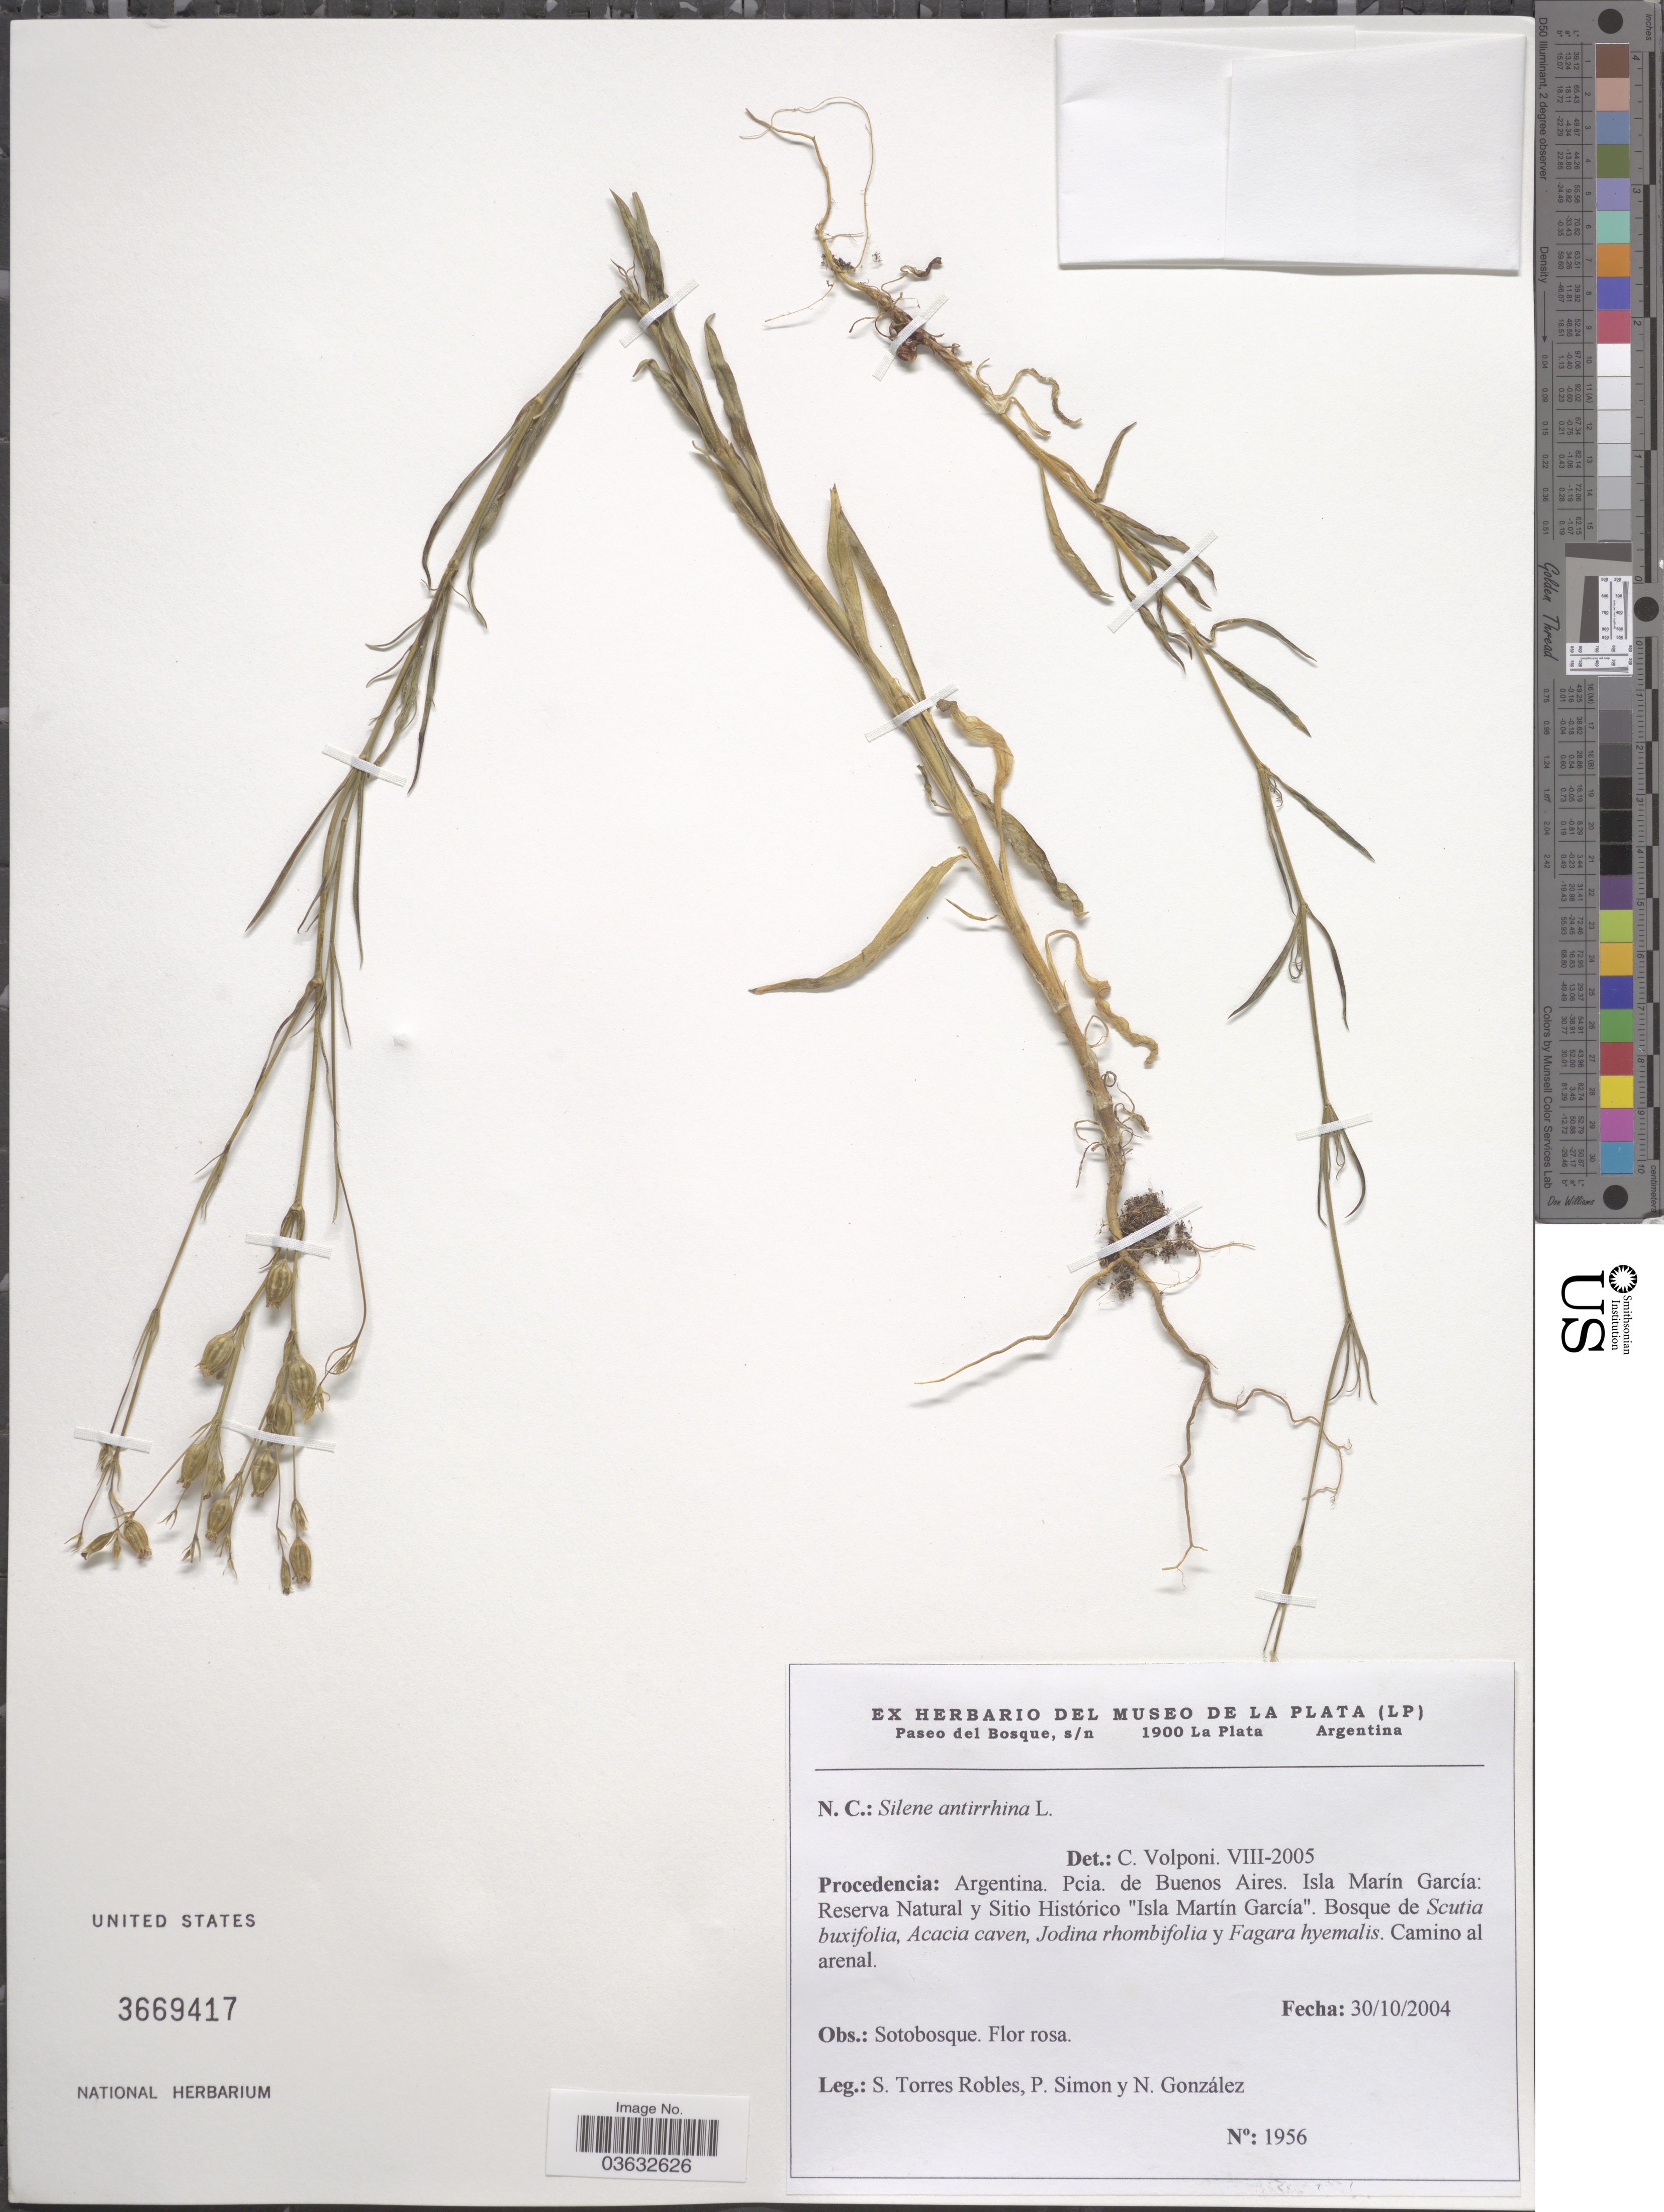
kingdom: Plantae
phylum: Tracheophyta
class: Magnoliopsida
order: Caryophyllales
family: Caryophyllaceae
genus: Silene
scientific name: Silene antirrhina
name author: L.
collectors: S. Torres Robles, P. Simon & N. Gonzalez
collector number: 1956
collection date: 2004-10-30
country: Argentina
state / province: Buenos Aires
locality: Isla Marín García: Reserva Natural y Sitio Histórico "Isla Martín García".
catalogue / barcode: US 3669417